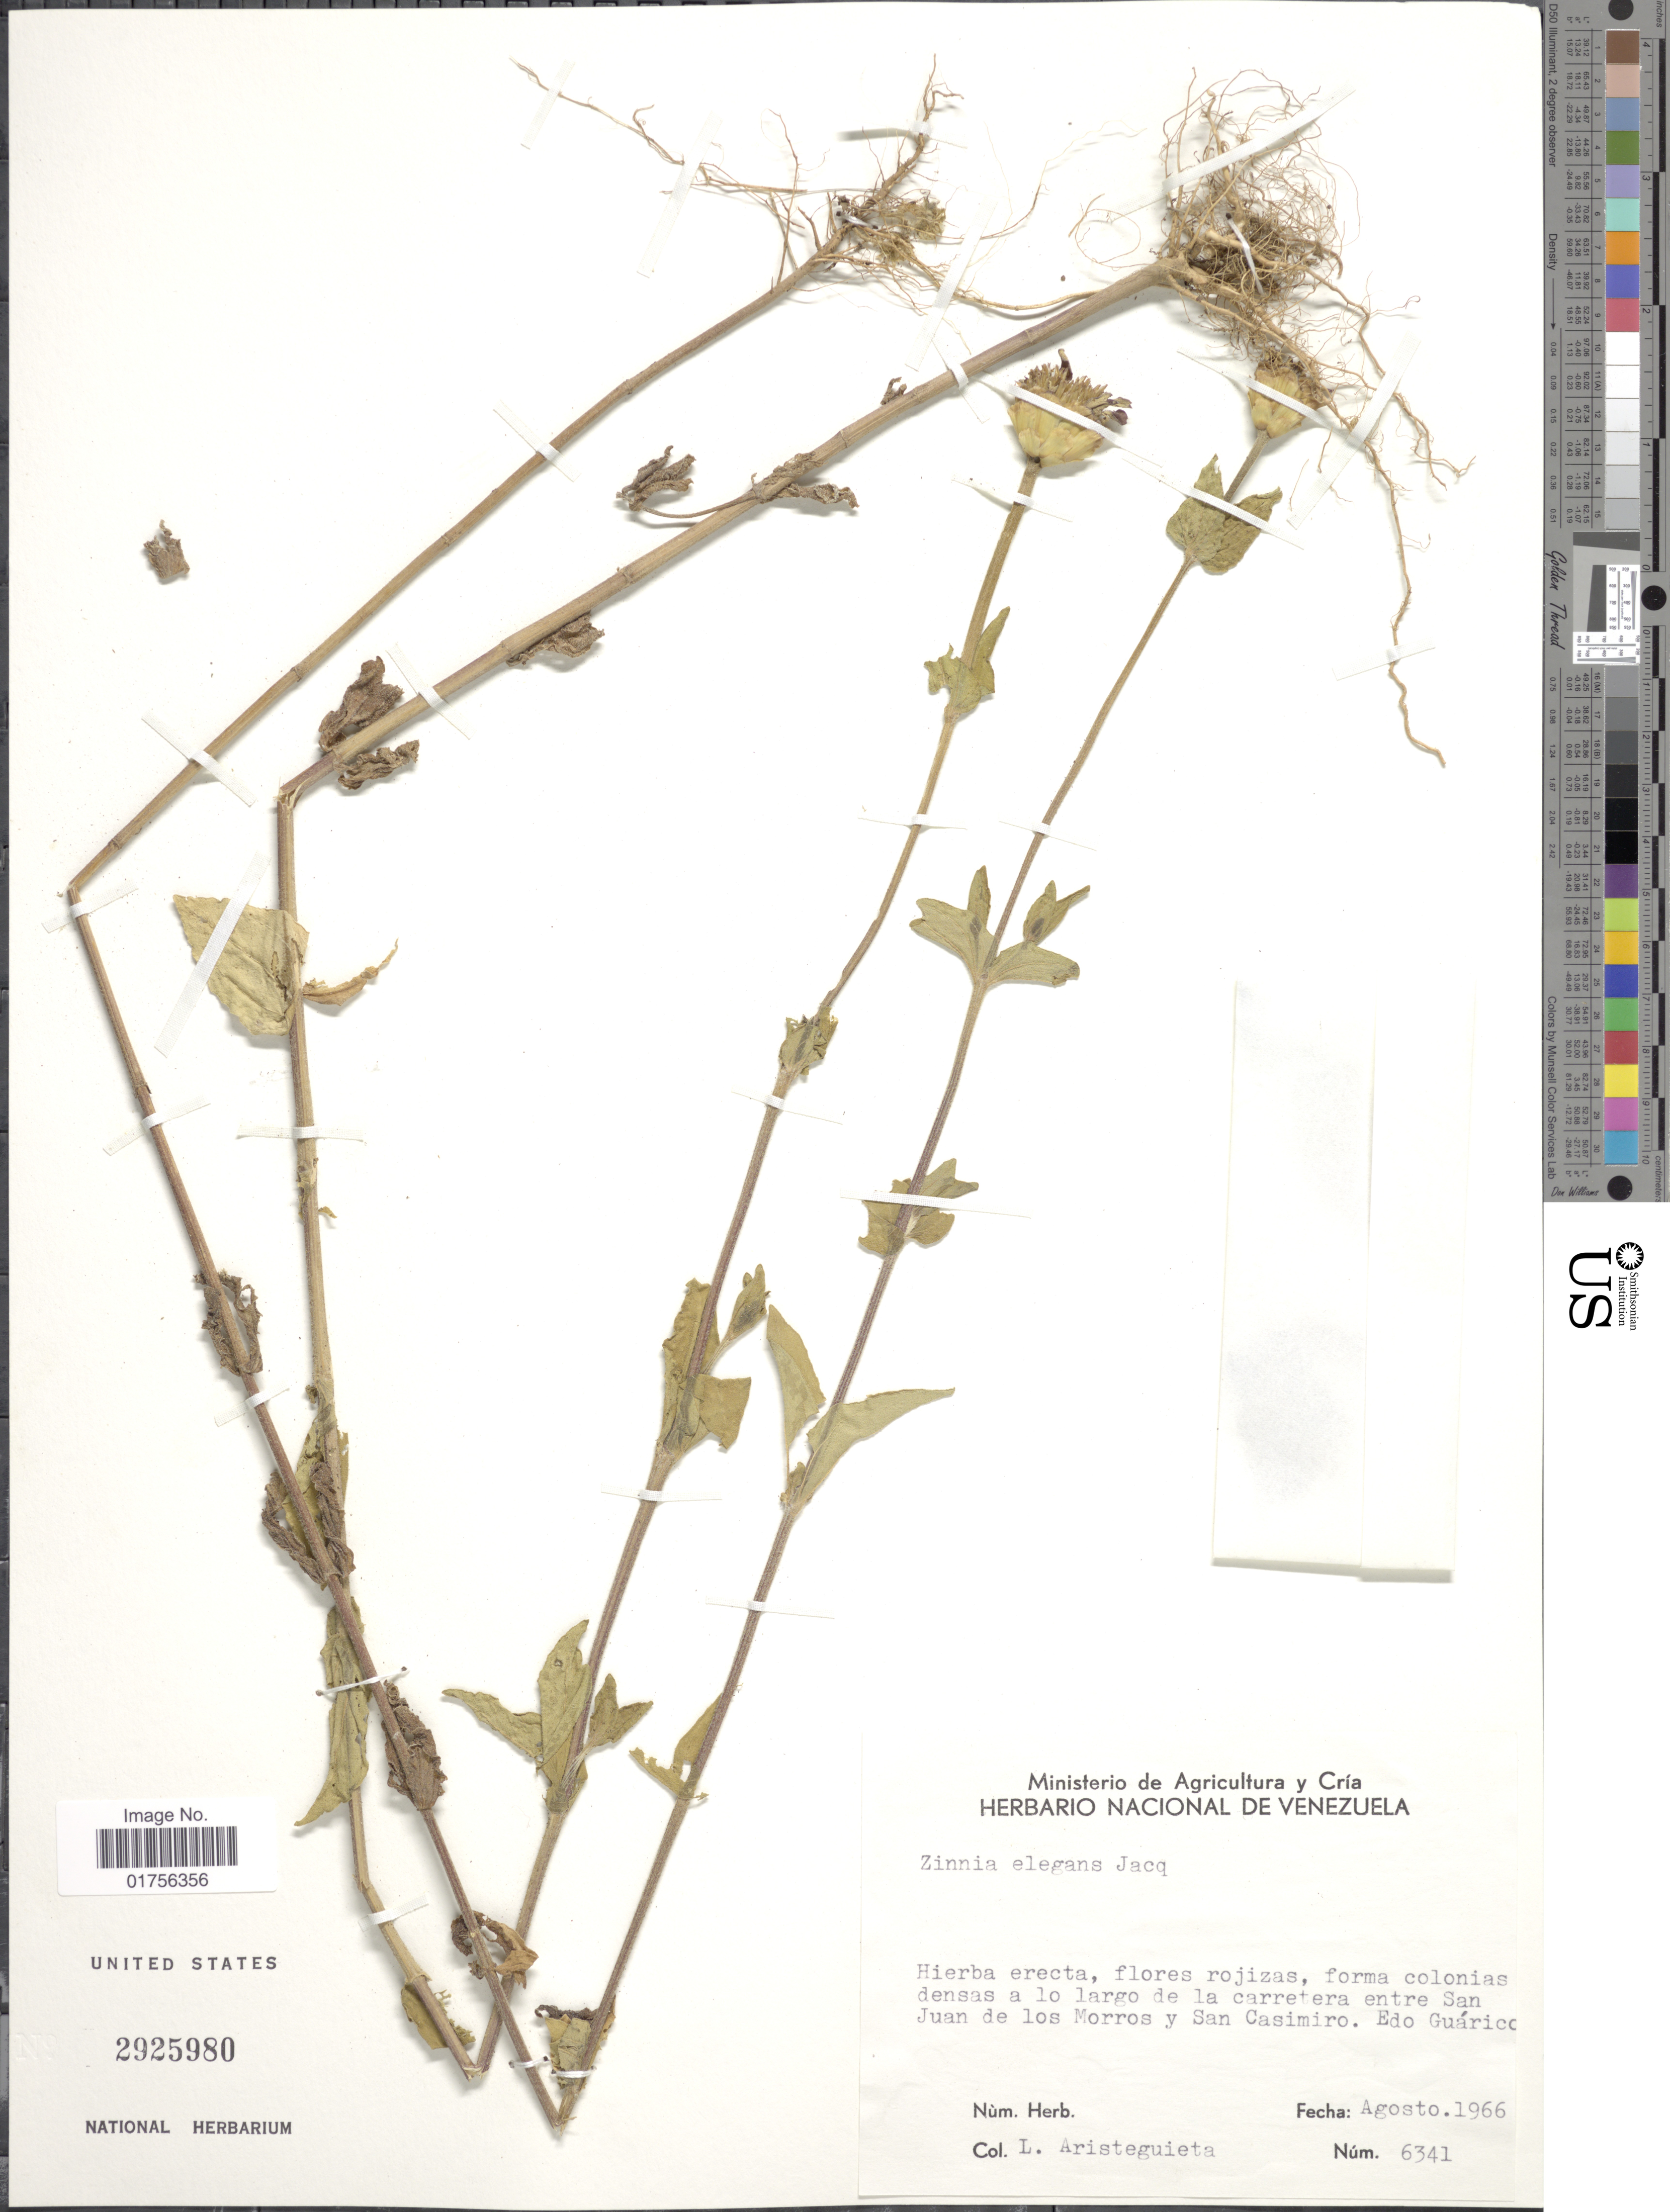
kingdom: Plantae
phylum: Tracheophyta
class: Magnoliopsida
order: Asterales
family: Asteraceae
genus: Zinnia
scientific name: Zinnia elegans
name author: Jacq.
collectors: L. Aristeguieta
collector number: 6341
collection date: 1966-08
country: Venezuela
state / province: Guárico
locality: De la carretera entre San Juan de los Morros y San Casimiro, Edo Guarico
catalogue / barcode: US 2925980